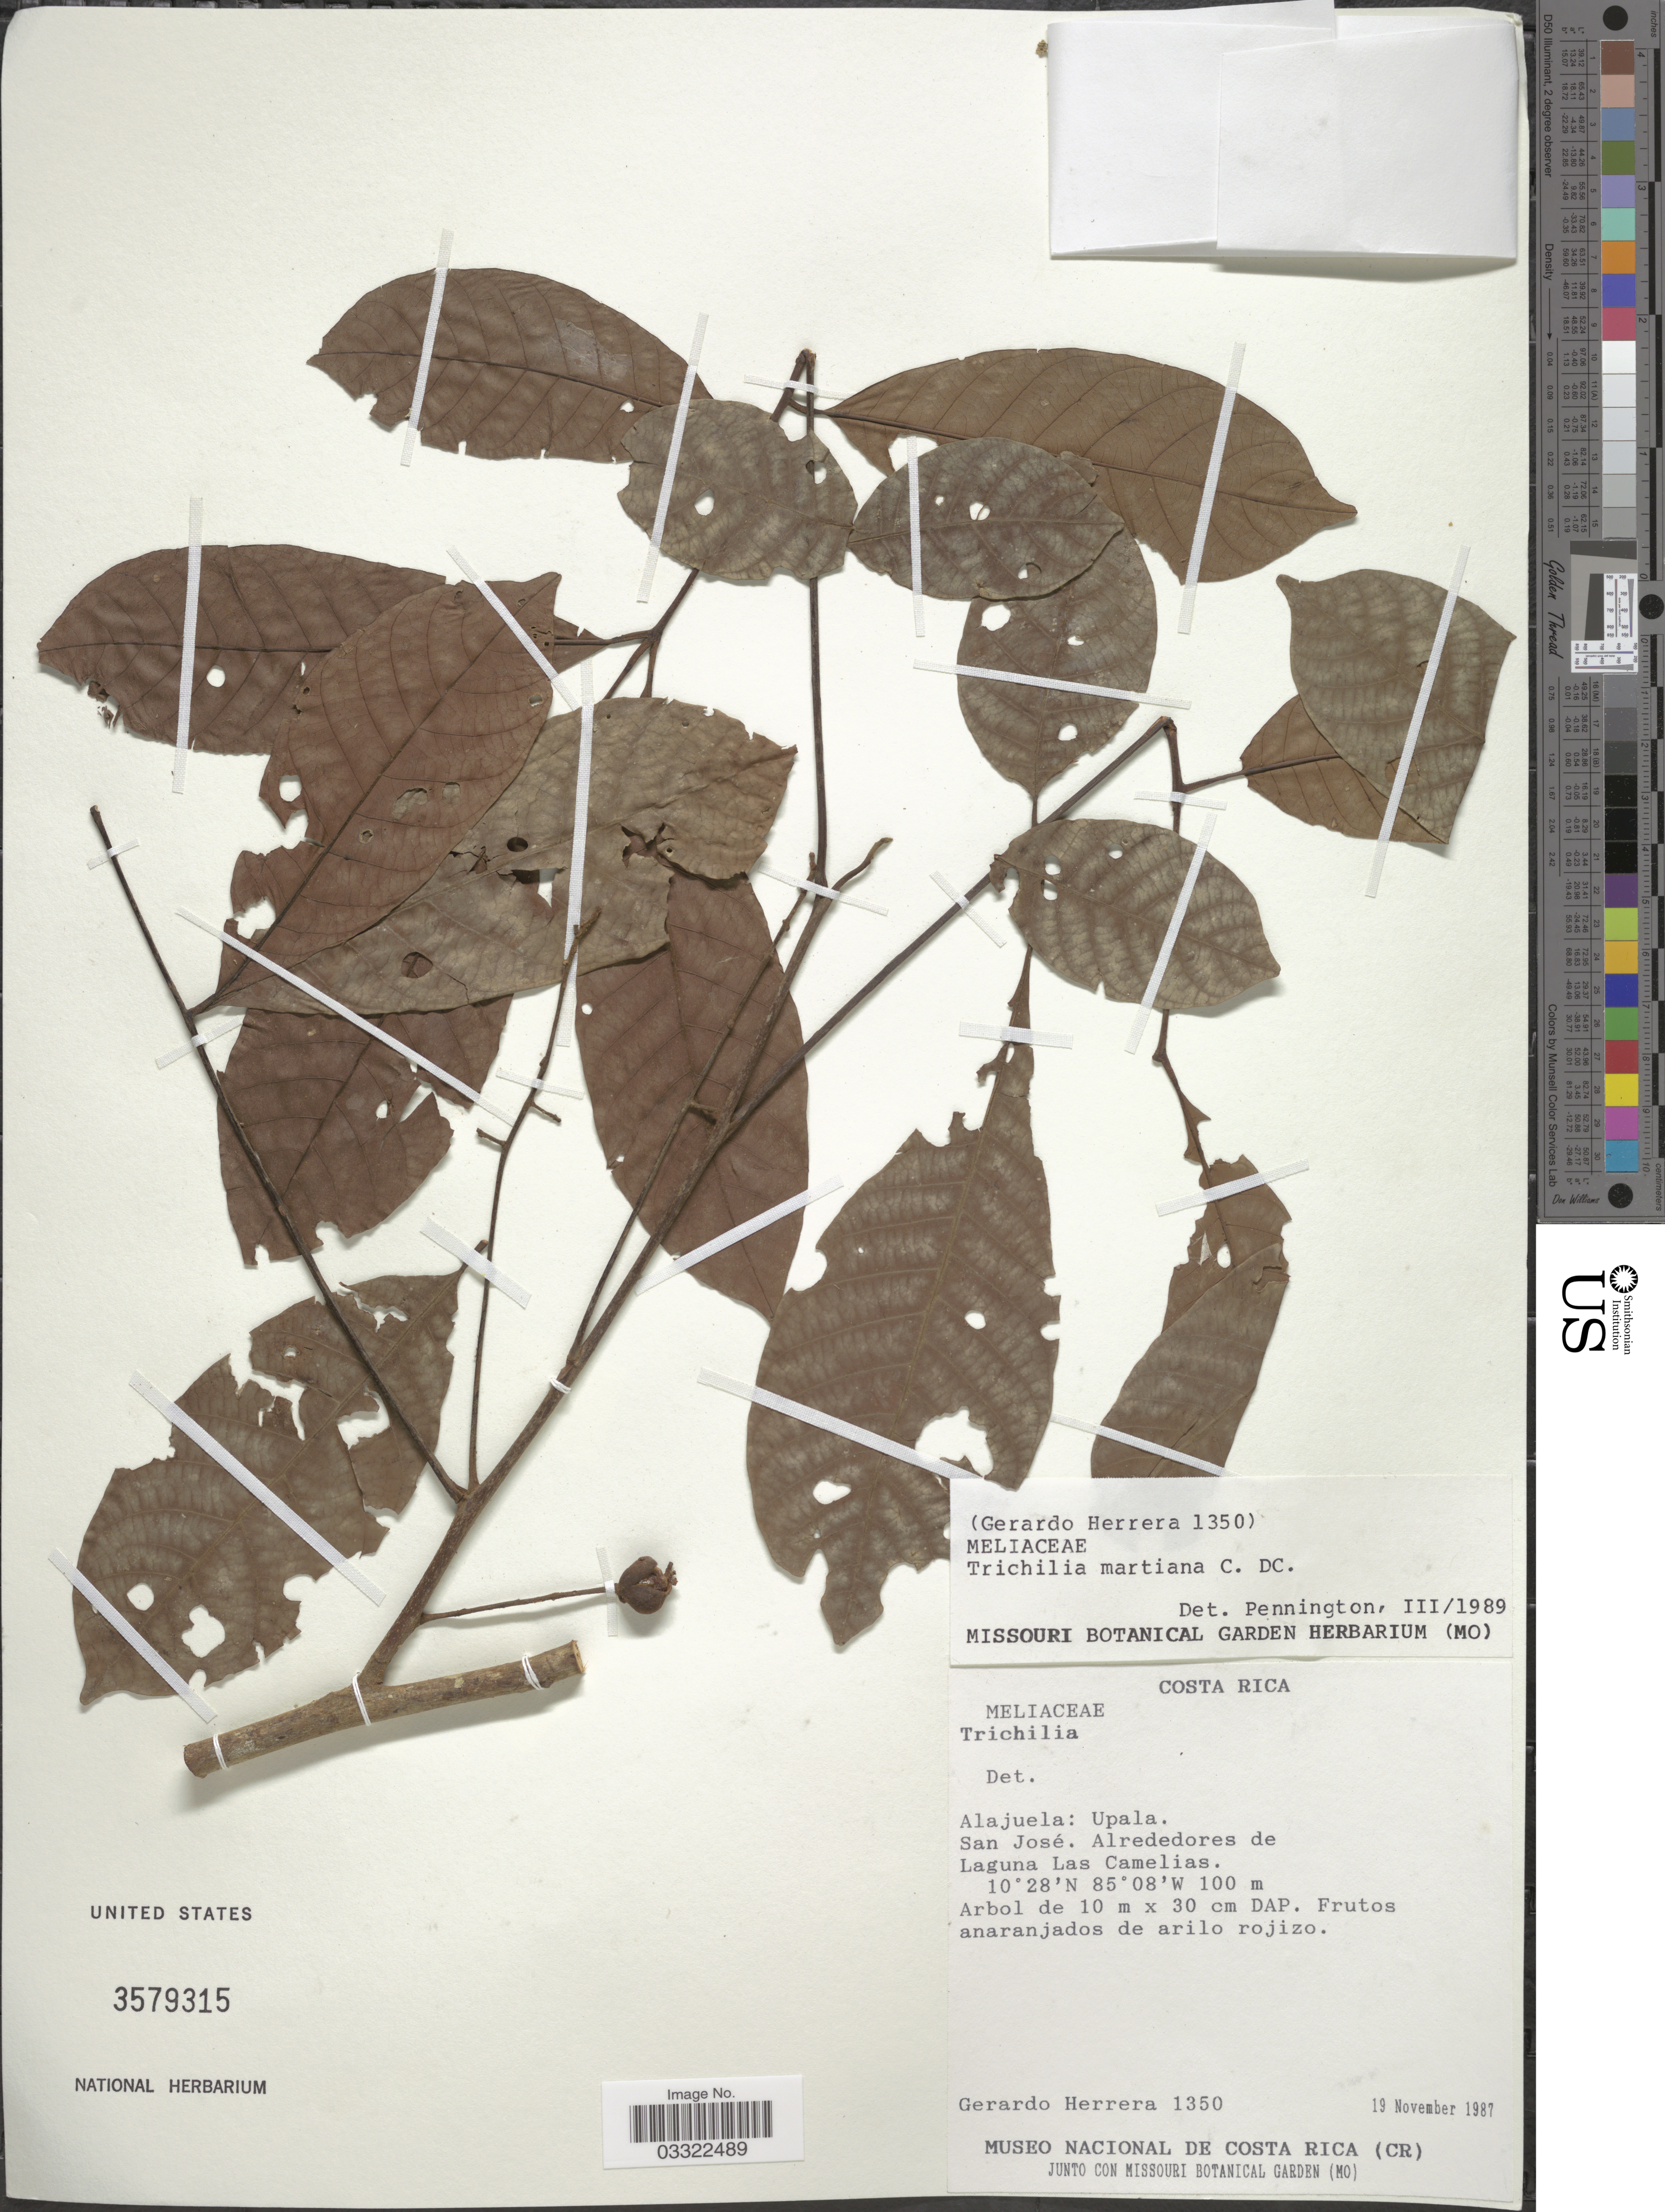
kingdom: Plantae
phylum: Tracheophyta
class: Magnoliopsida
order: Sapindales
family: Meliaceae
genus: Trichilia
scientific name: Trichilia martiana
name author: C. DC.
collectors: G. Herrera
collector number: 1350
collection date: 1987-11-19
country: Costa Rica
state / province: Alajuela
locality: Upala. San José. Alrededores de Laguna Las Camelias.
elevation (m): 100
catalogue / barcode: US 3579315